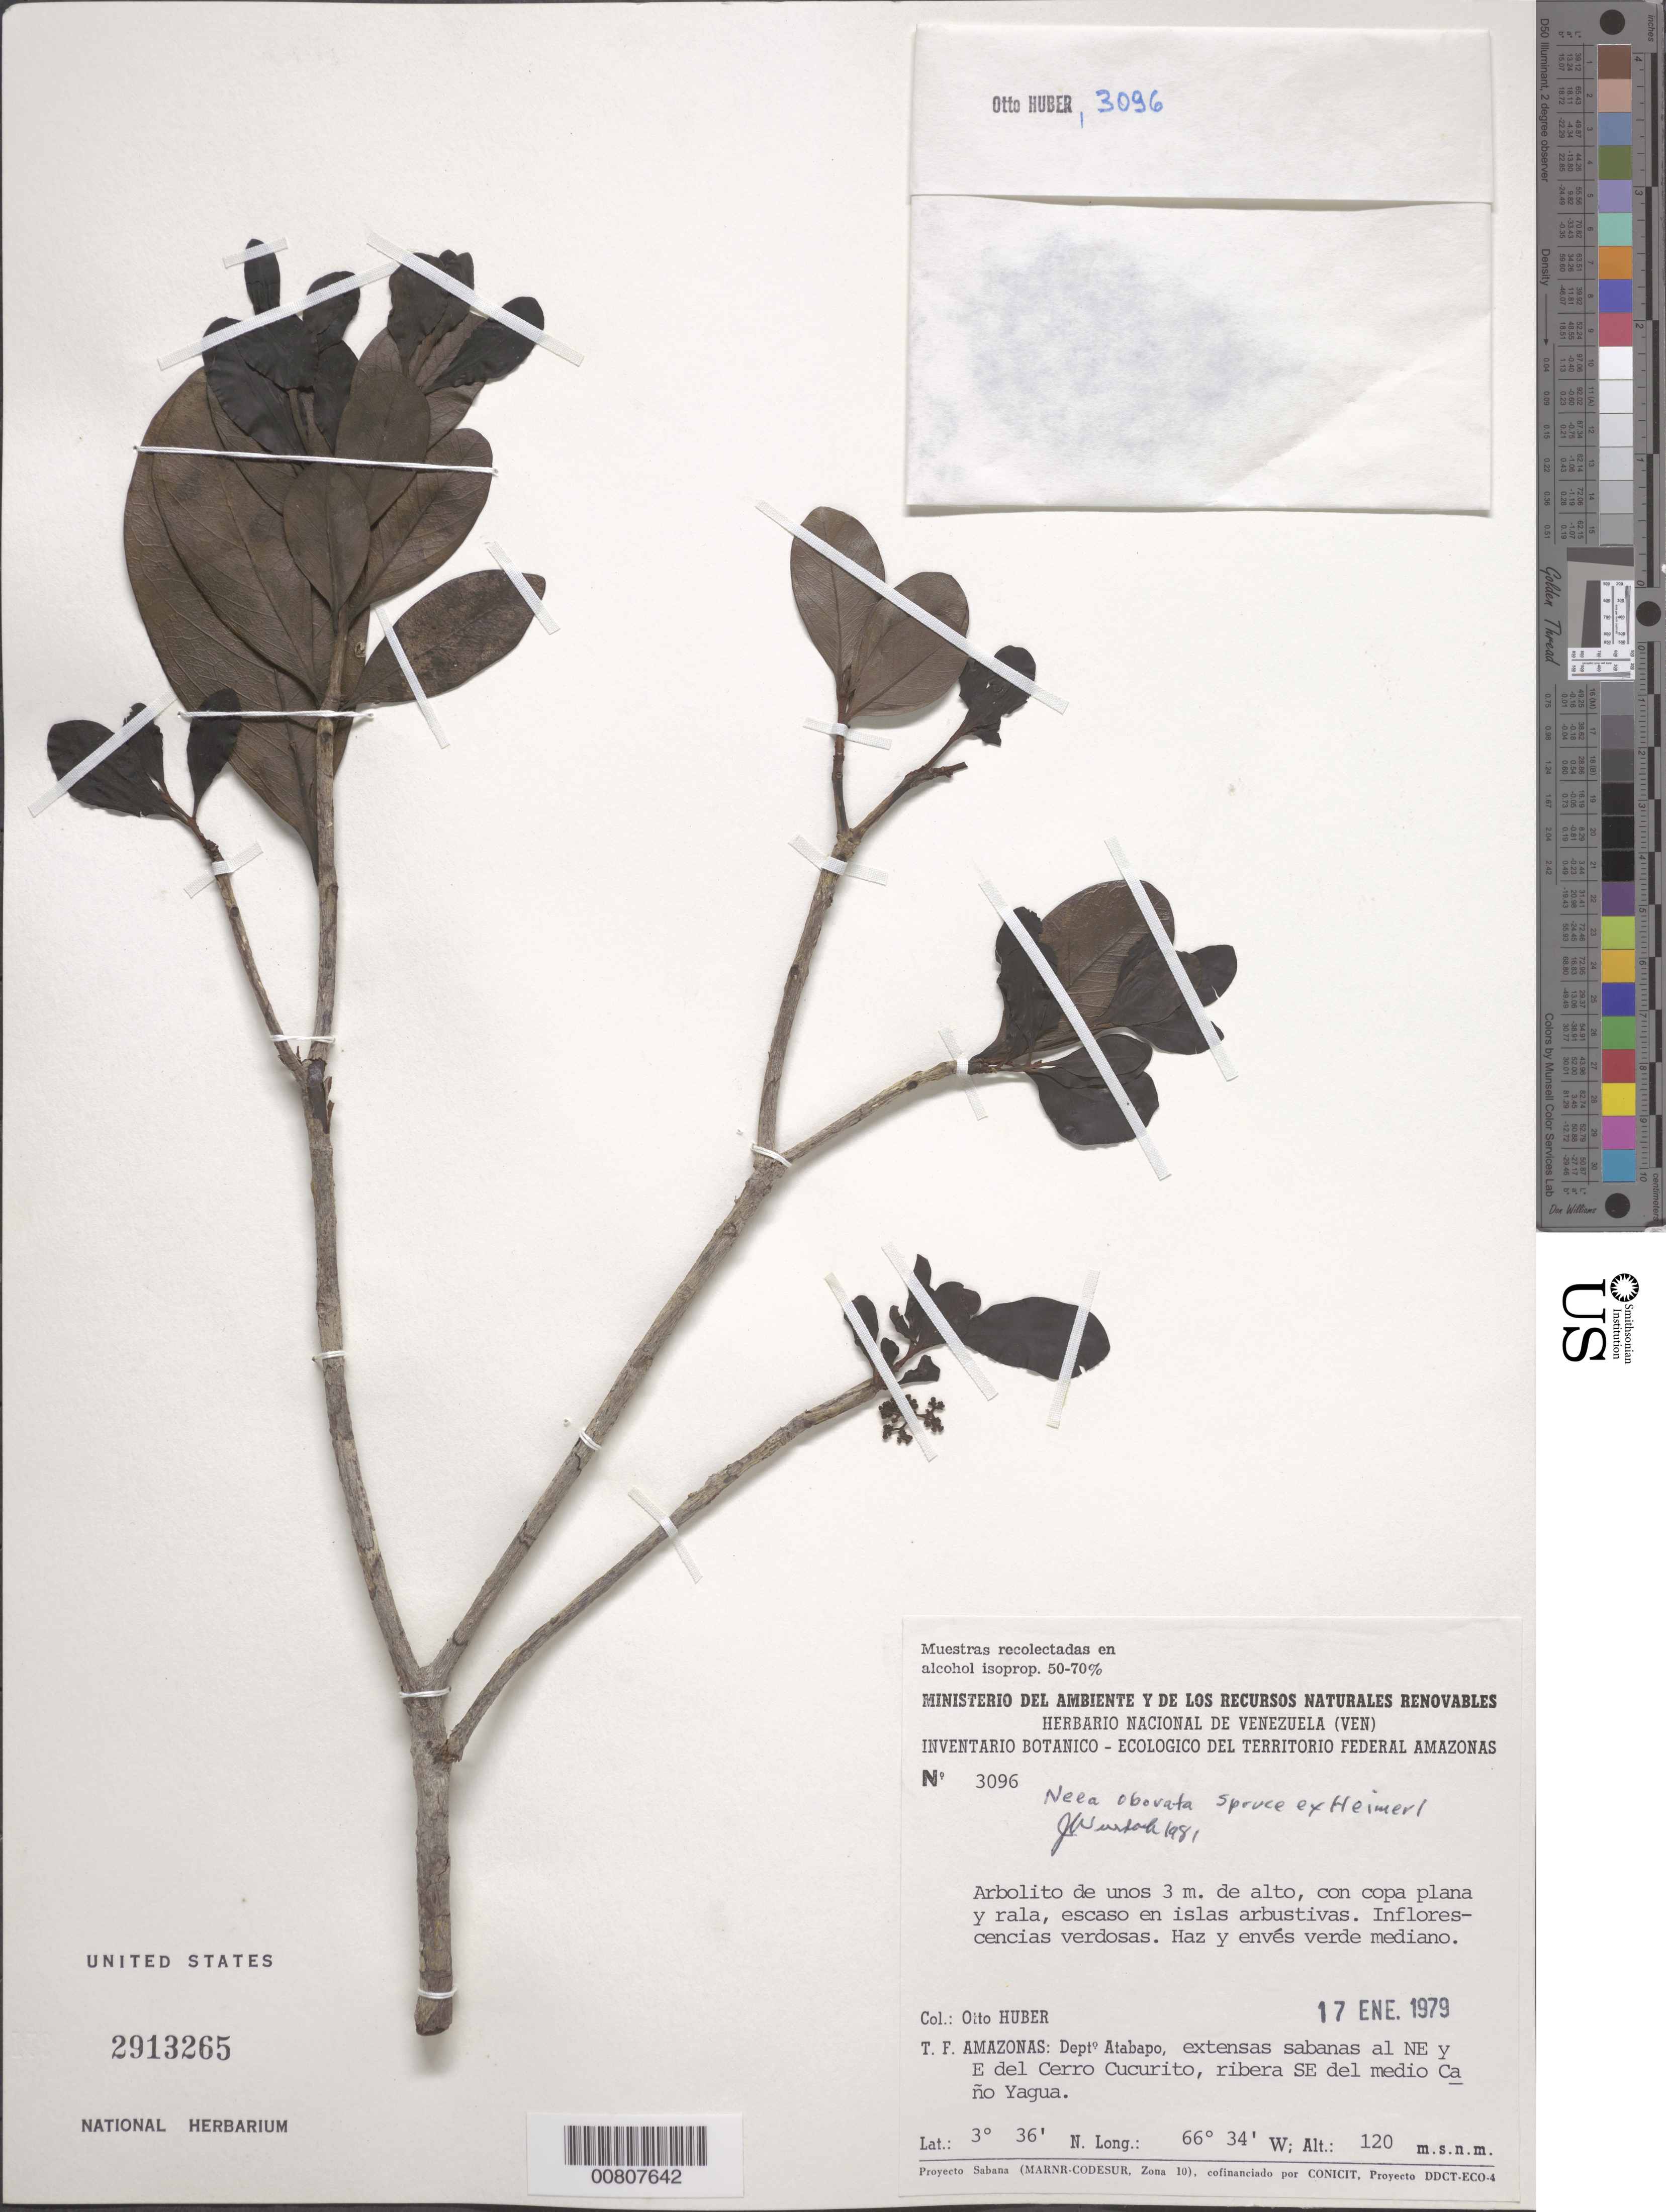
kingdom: Plantae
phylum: Tracheophyta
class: Magnoliopsida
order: Caryophyllales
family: Nyctaginaceae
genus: Neea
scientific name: Neea obovata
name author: Spruce ex Heimerl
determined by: Wurdack, John J., (US), US (UNITED STATES)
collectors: O. Huber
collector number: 3096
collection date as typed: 17-Jan-79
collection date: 1979-01-17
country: Venezuela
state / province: Amazonas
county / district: Atabapo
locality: Cerro Cucurito, al NE y E, SE de Caño Yagua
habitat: Savanna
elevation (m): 120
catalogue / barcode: US 2913265